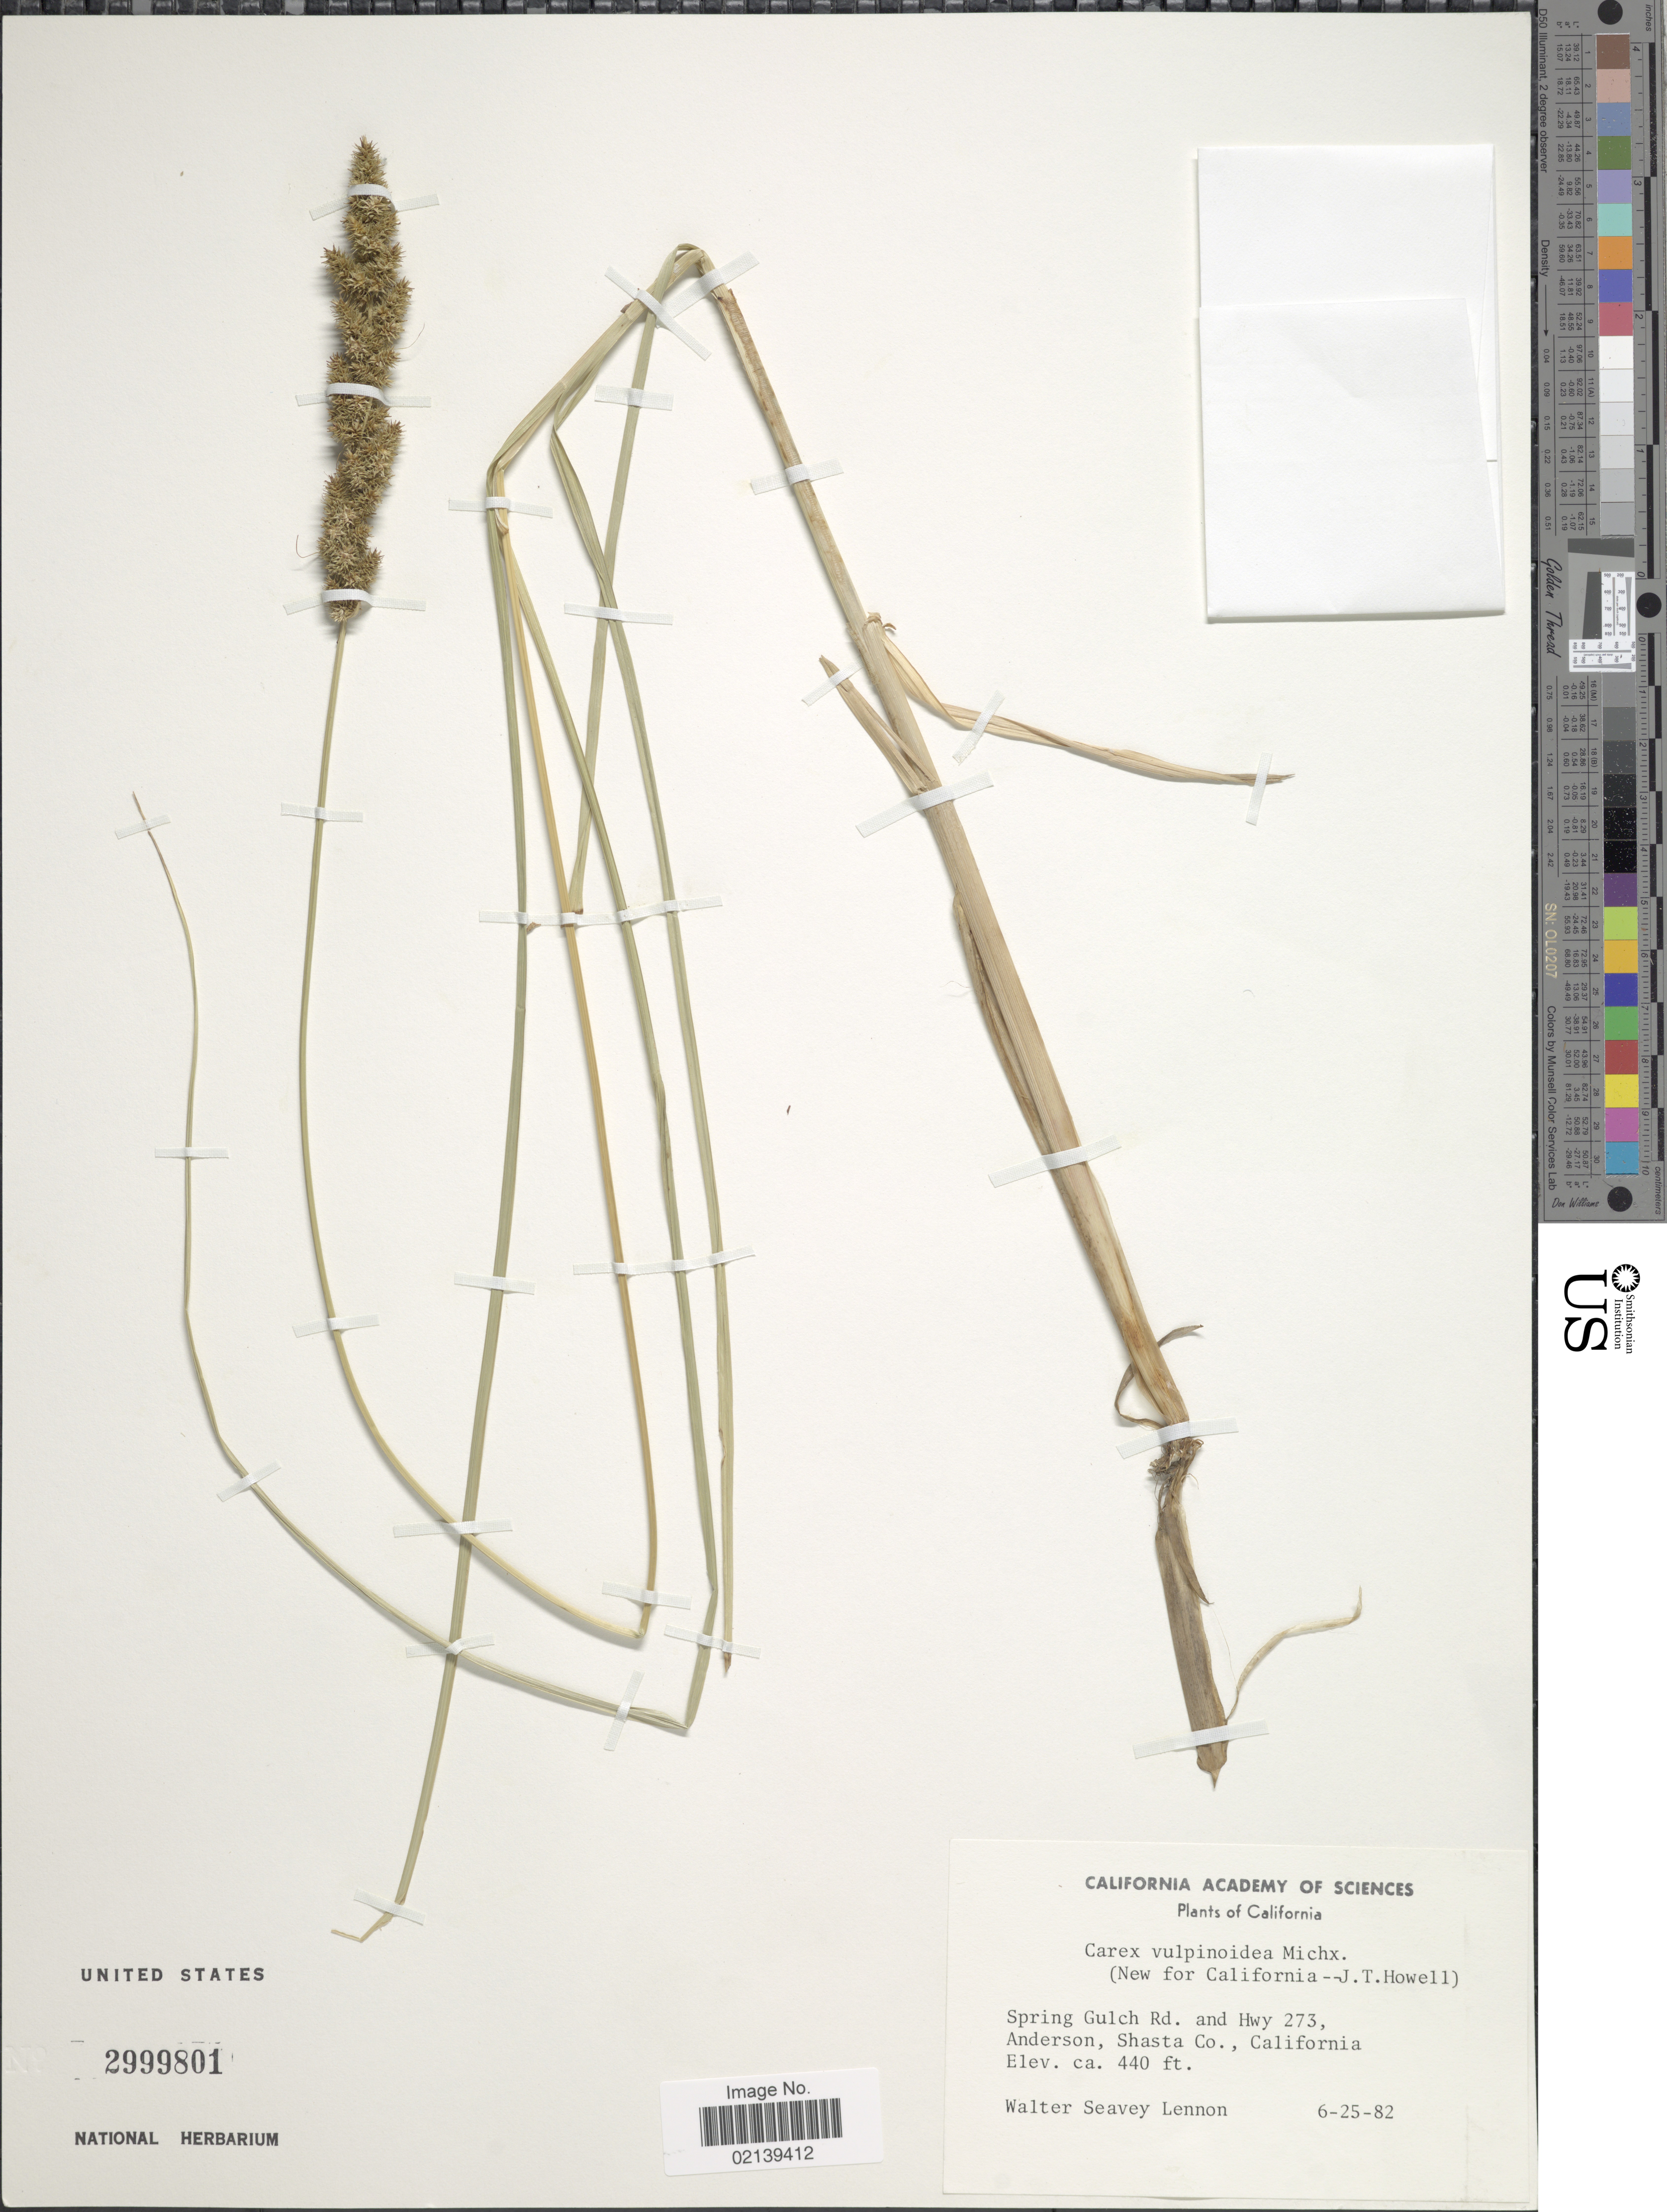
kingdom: Plantae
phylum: Tracheophyta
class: Liliopsida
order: Poales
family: Cyperaceae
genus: Carex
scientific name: Carex vulpinoidea Michx.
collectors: W. Lennon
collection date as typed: Transcribed d/m/y: 25/6/82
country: United States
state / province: California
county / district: Shasta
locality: Spring Gulch Rd., and Hwy 273, Anderson, Shasta Co., California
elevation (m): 134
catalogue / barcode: US 2999801